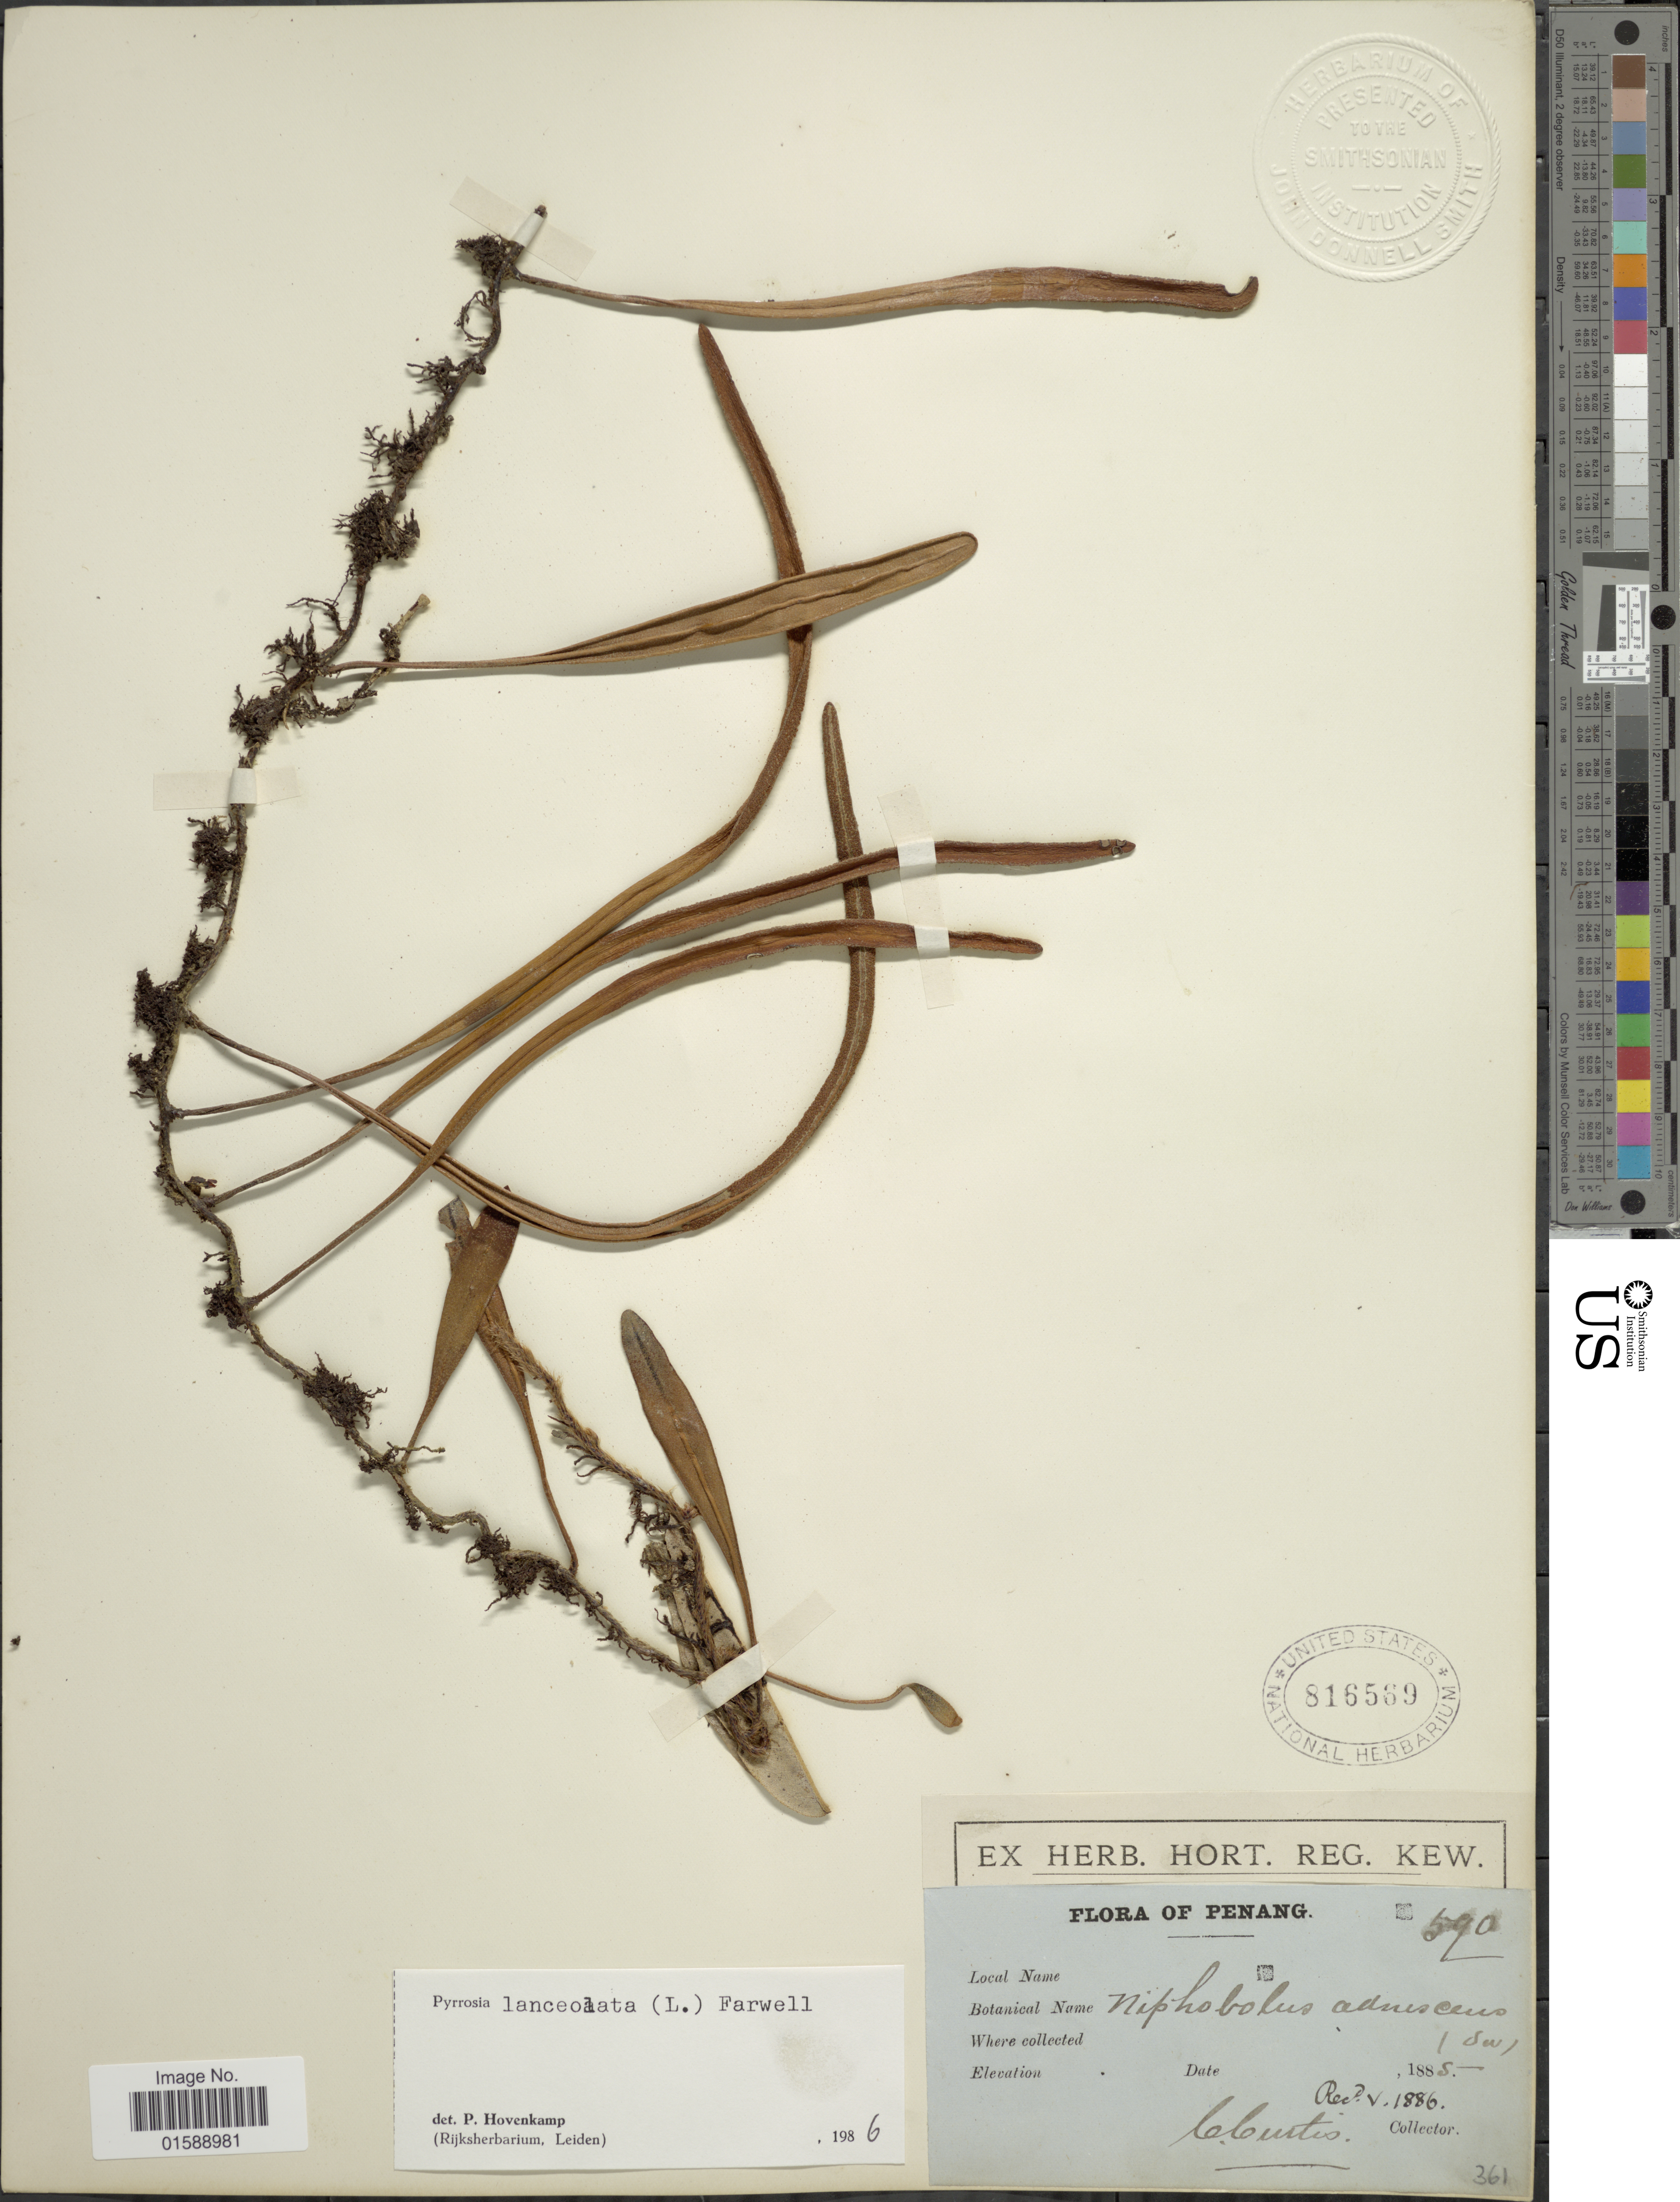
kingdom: Plantae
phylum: Tracheophyta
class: Polypodiopsida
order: Polypodiales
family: Polypodiaceae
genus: Pyrrosia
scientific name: Pyrrosia lanceolata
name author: (L.) Farw.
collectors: C. Curtis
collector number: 59a?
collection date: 1885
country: Malaysia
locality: Penang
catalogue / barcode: US 816569